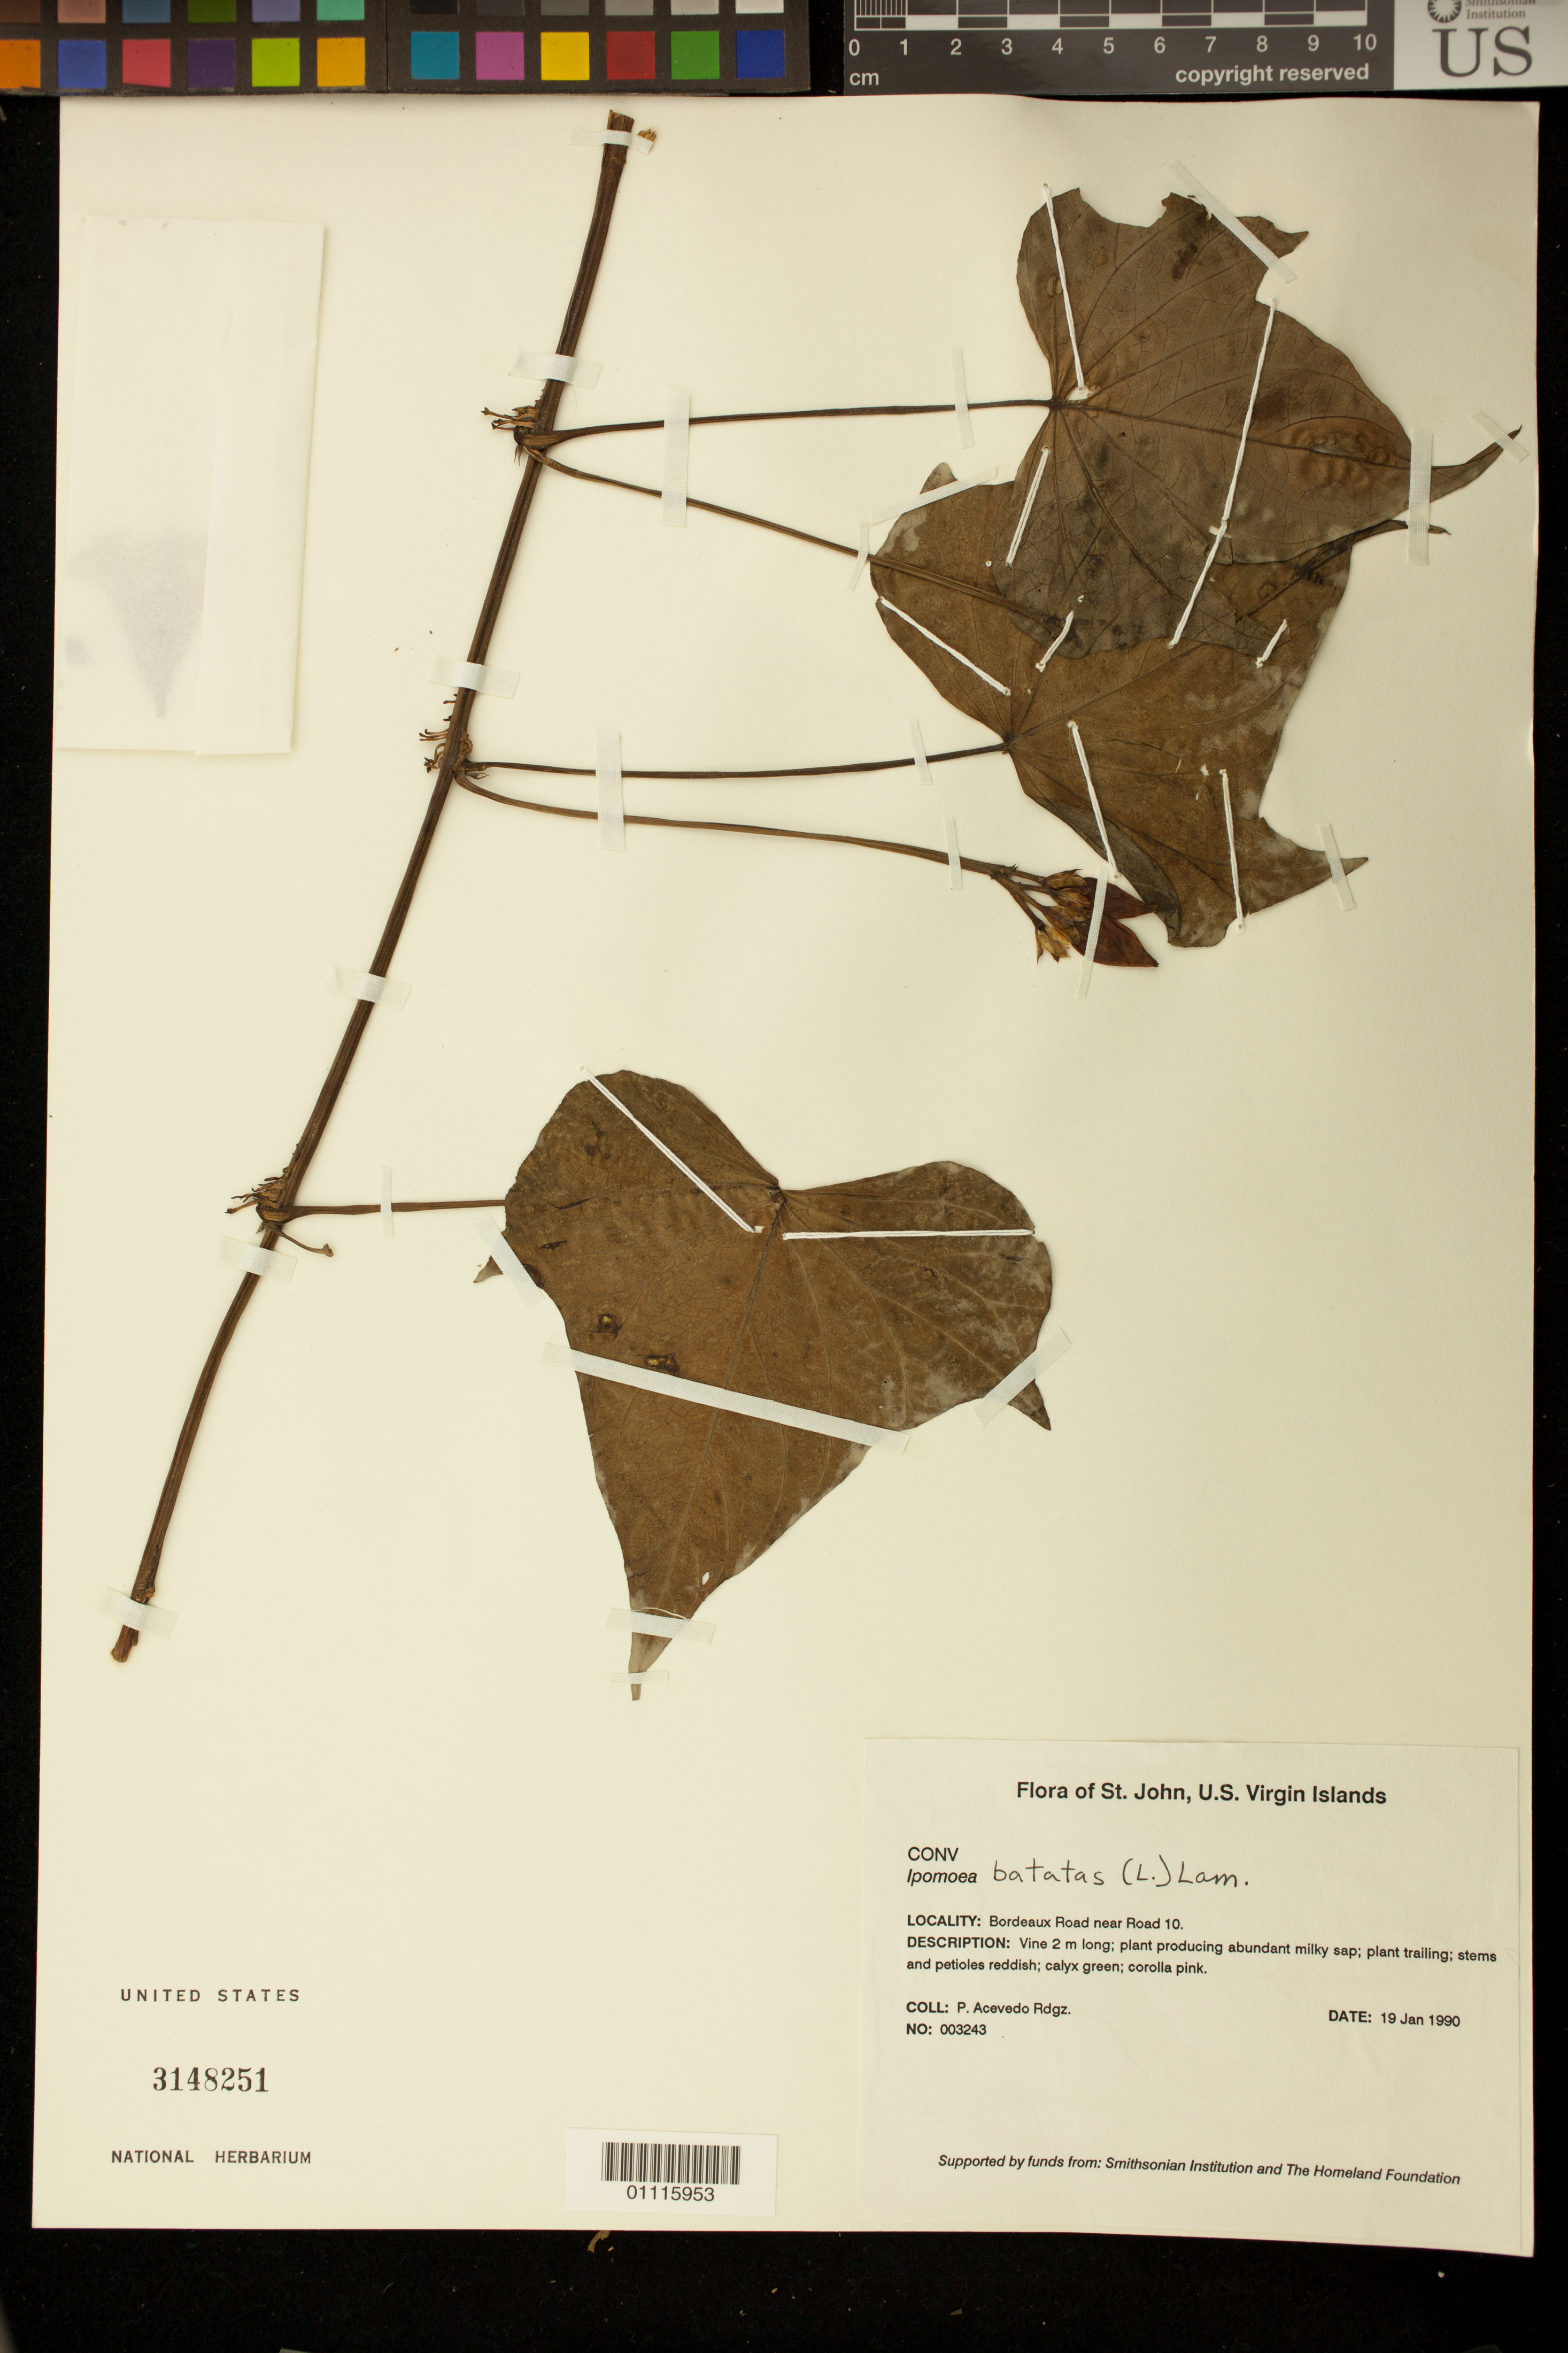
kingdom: Plantae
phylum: Tracheophyta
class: Magnoliopsida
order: Solanales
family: Convolvulaceae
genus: Ipomoea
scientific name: Ipomoea batatas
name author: (L.) Lam.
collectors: P. Acevedo-Rodr.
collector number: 3243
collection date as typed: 19 Jan 1990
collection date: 1990-01-19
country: U.S. Virgin Islands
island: St. John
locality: Bordeaux Road near Road 10.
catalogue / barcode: US 3148251